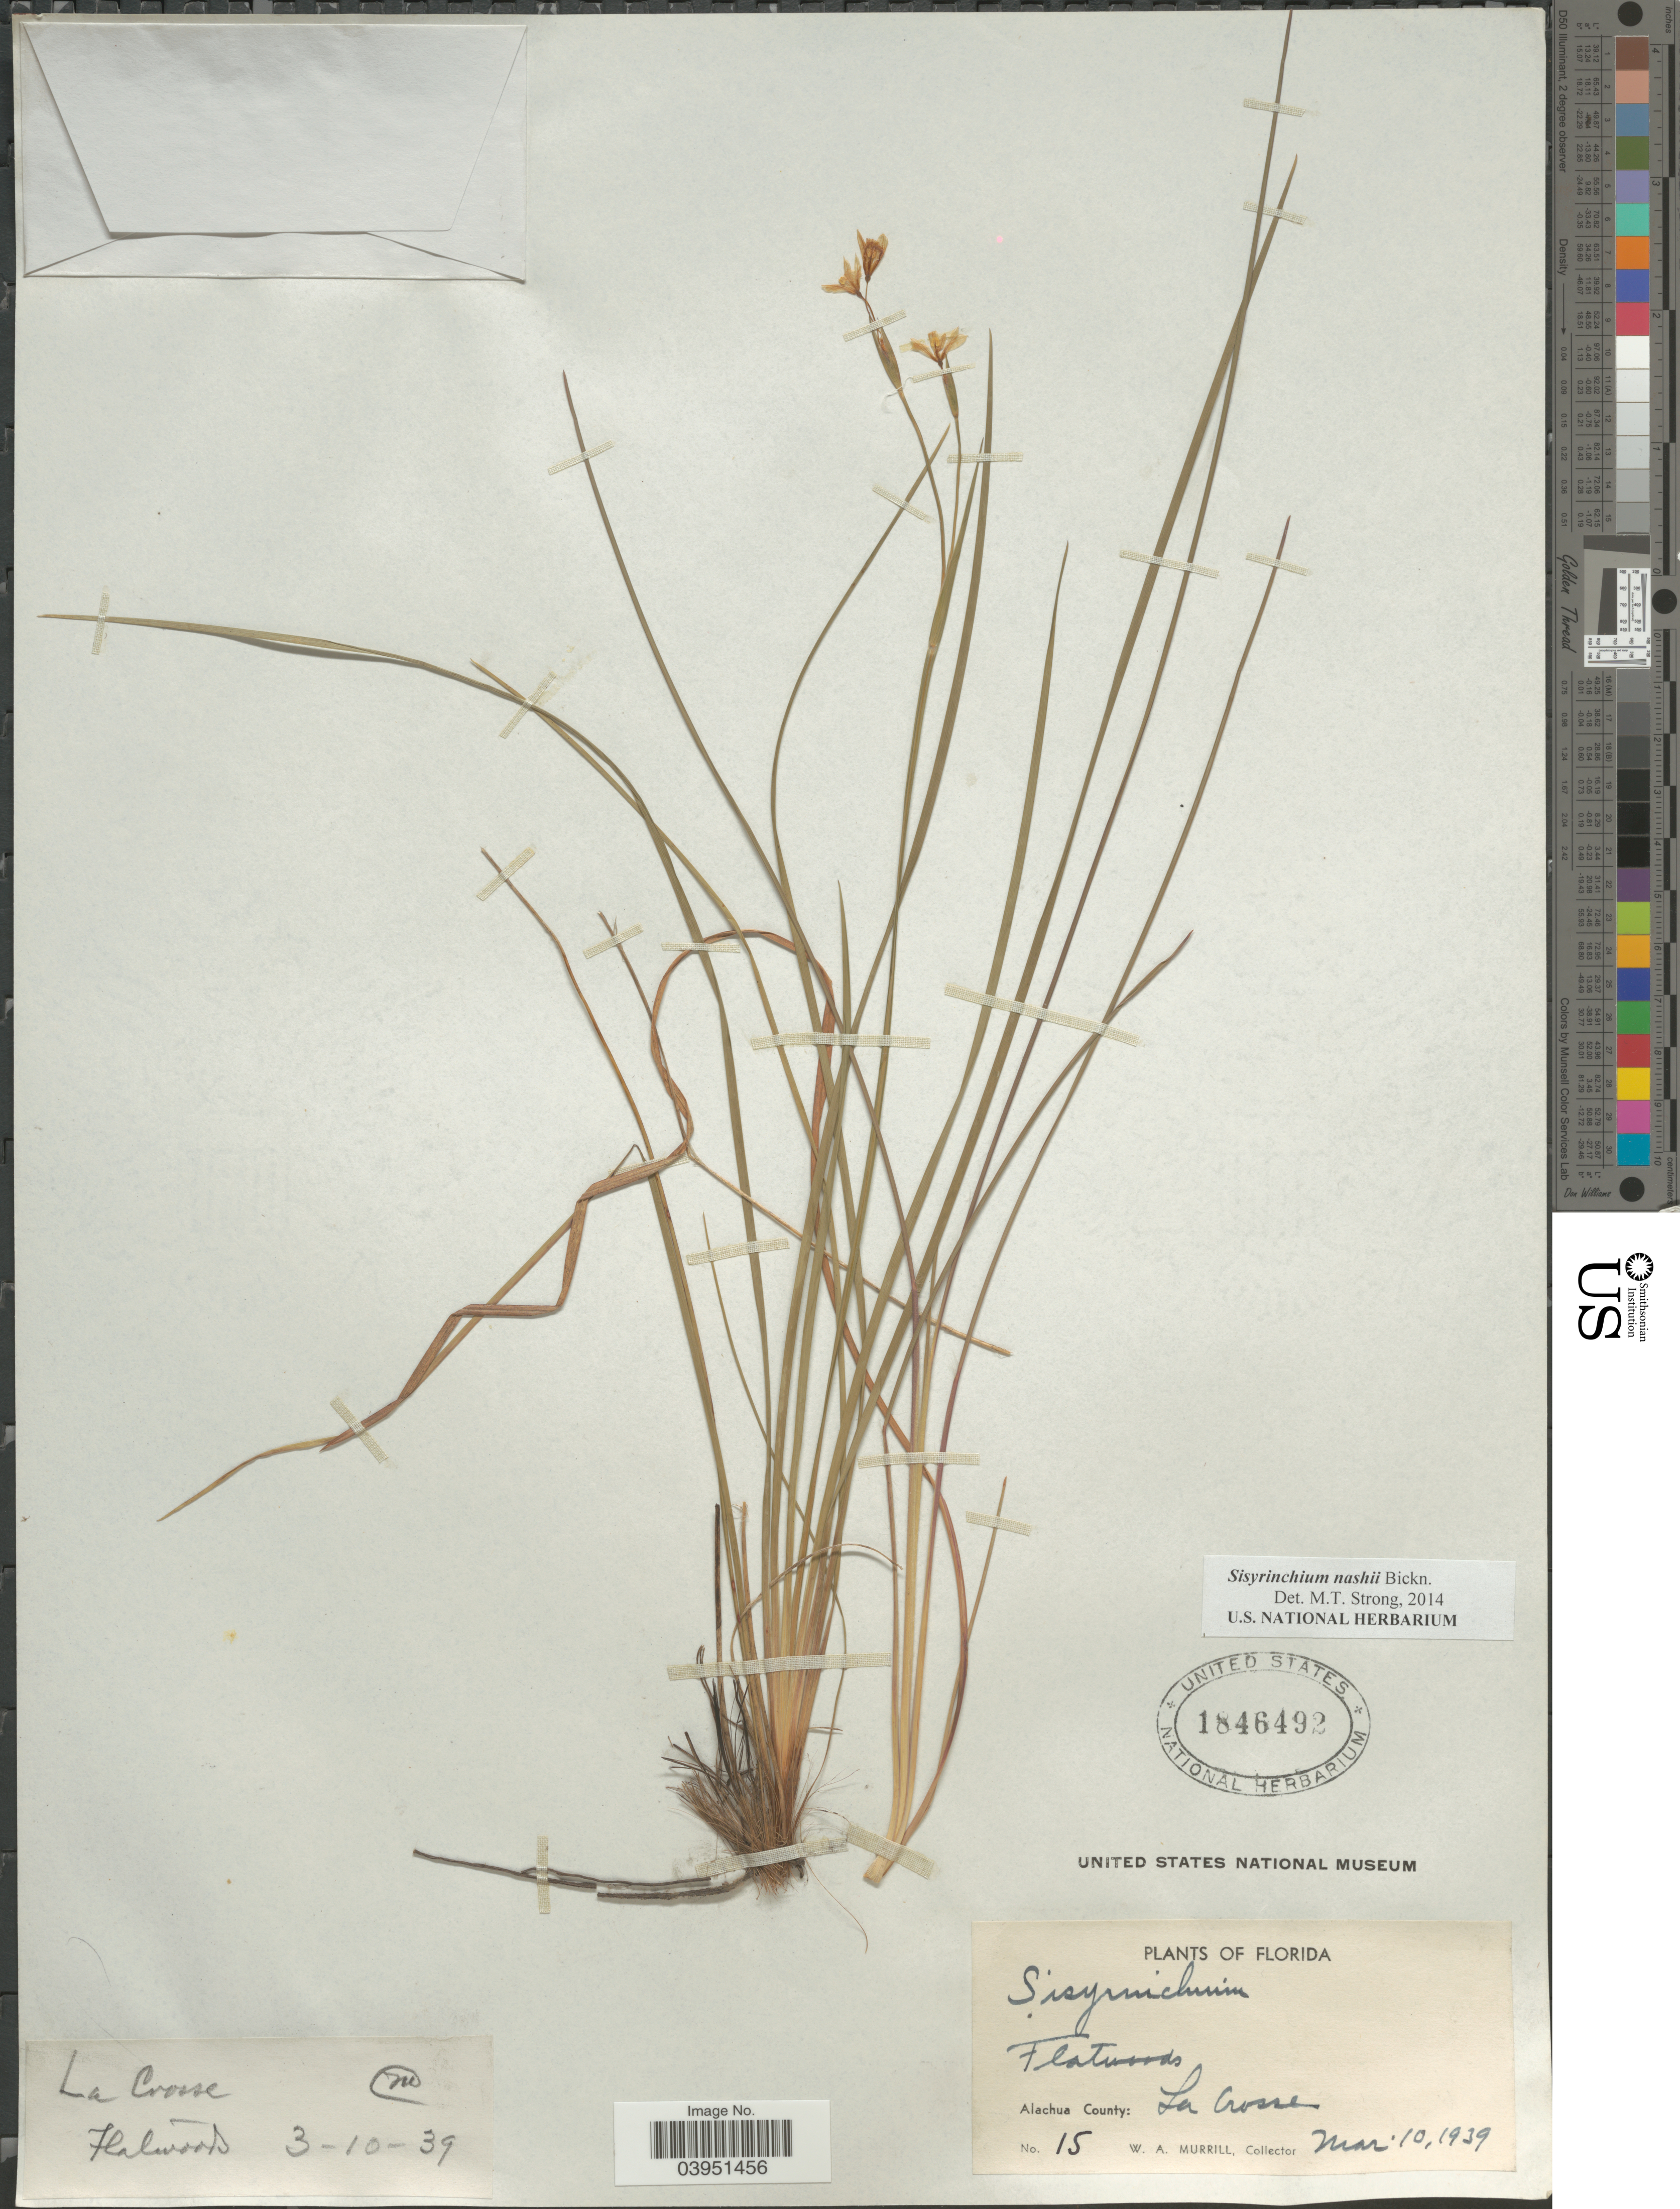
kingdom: Plantae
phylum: Tracheophyta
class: Liliopsida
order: Asparagales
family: Iridaceae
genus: Sisyrinchium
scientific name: Sisyrinchium nashii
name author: E.P. Bicknell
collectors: W. A. Murrill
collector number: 15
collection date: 1939-03-10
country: United States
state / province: Florida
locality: Flatwoods. Alachua County: La Crosse.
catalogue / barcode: US 1846492